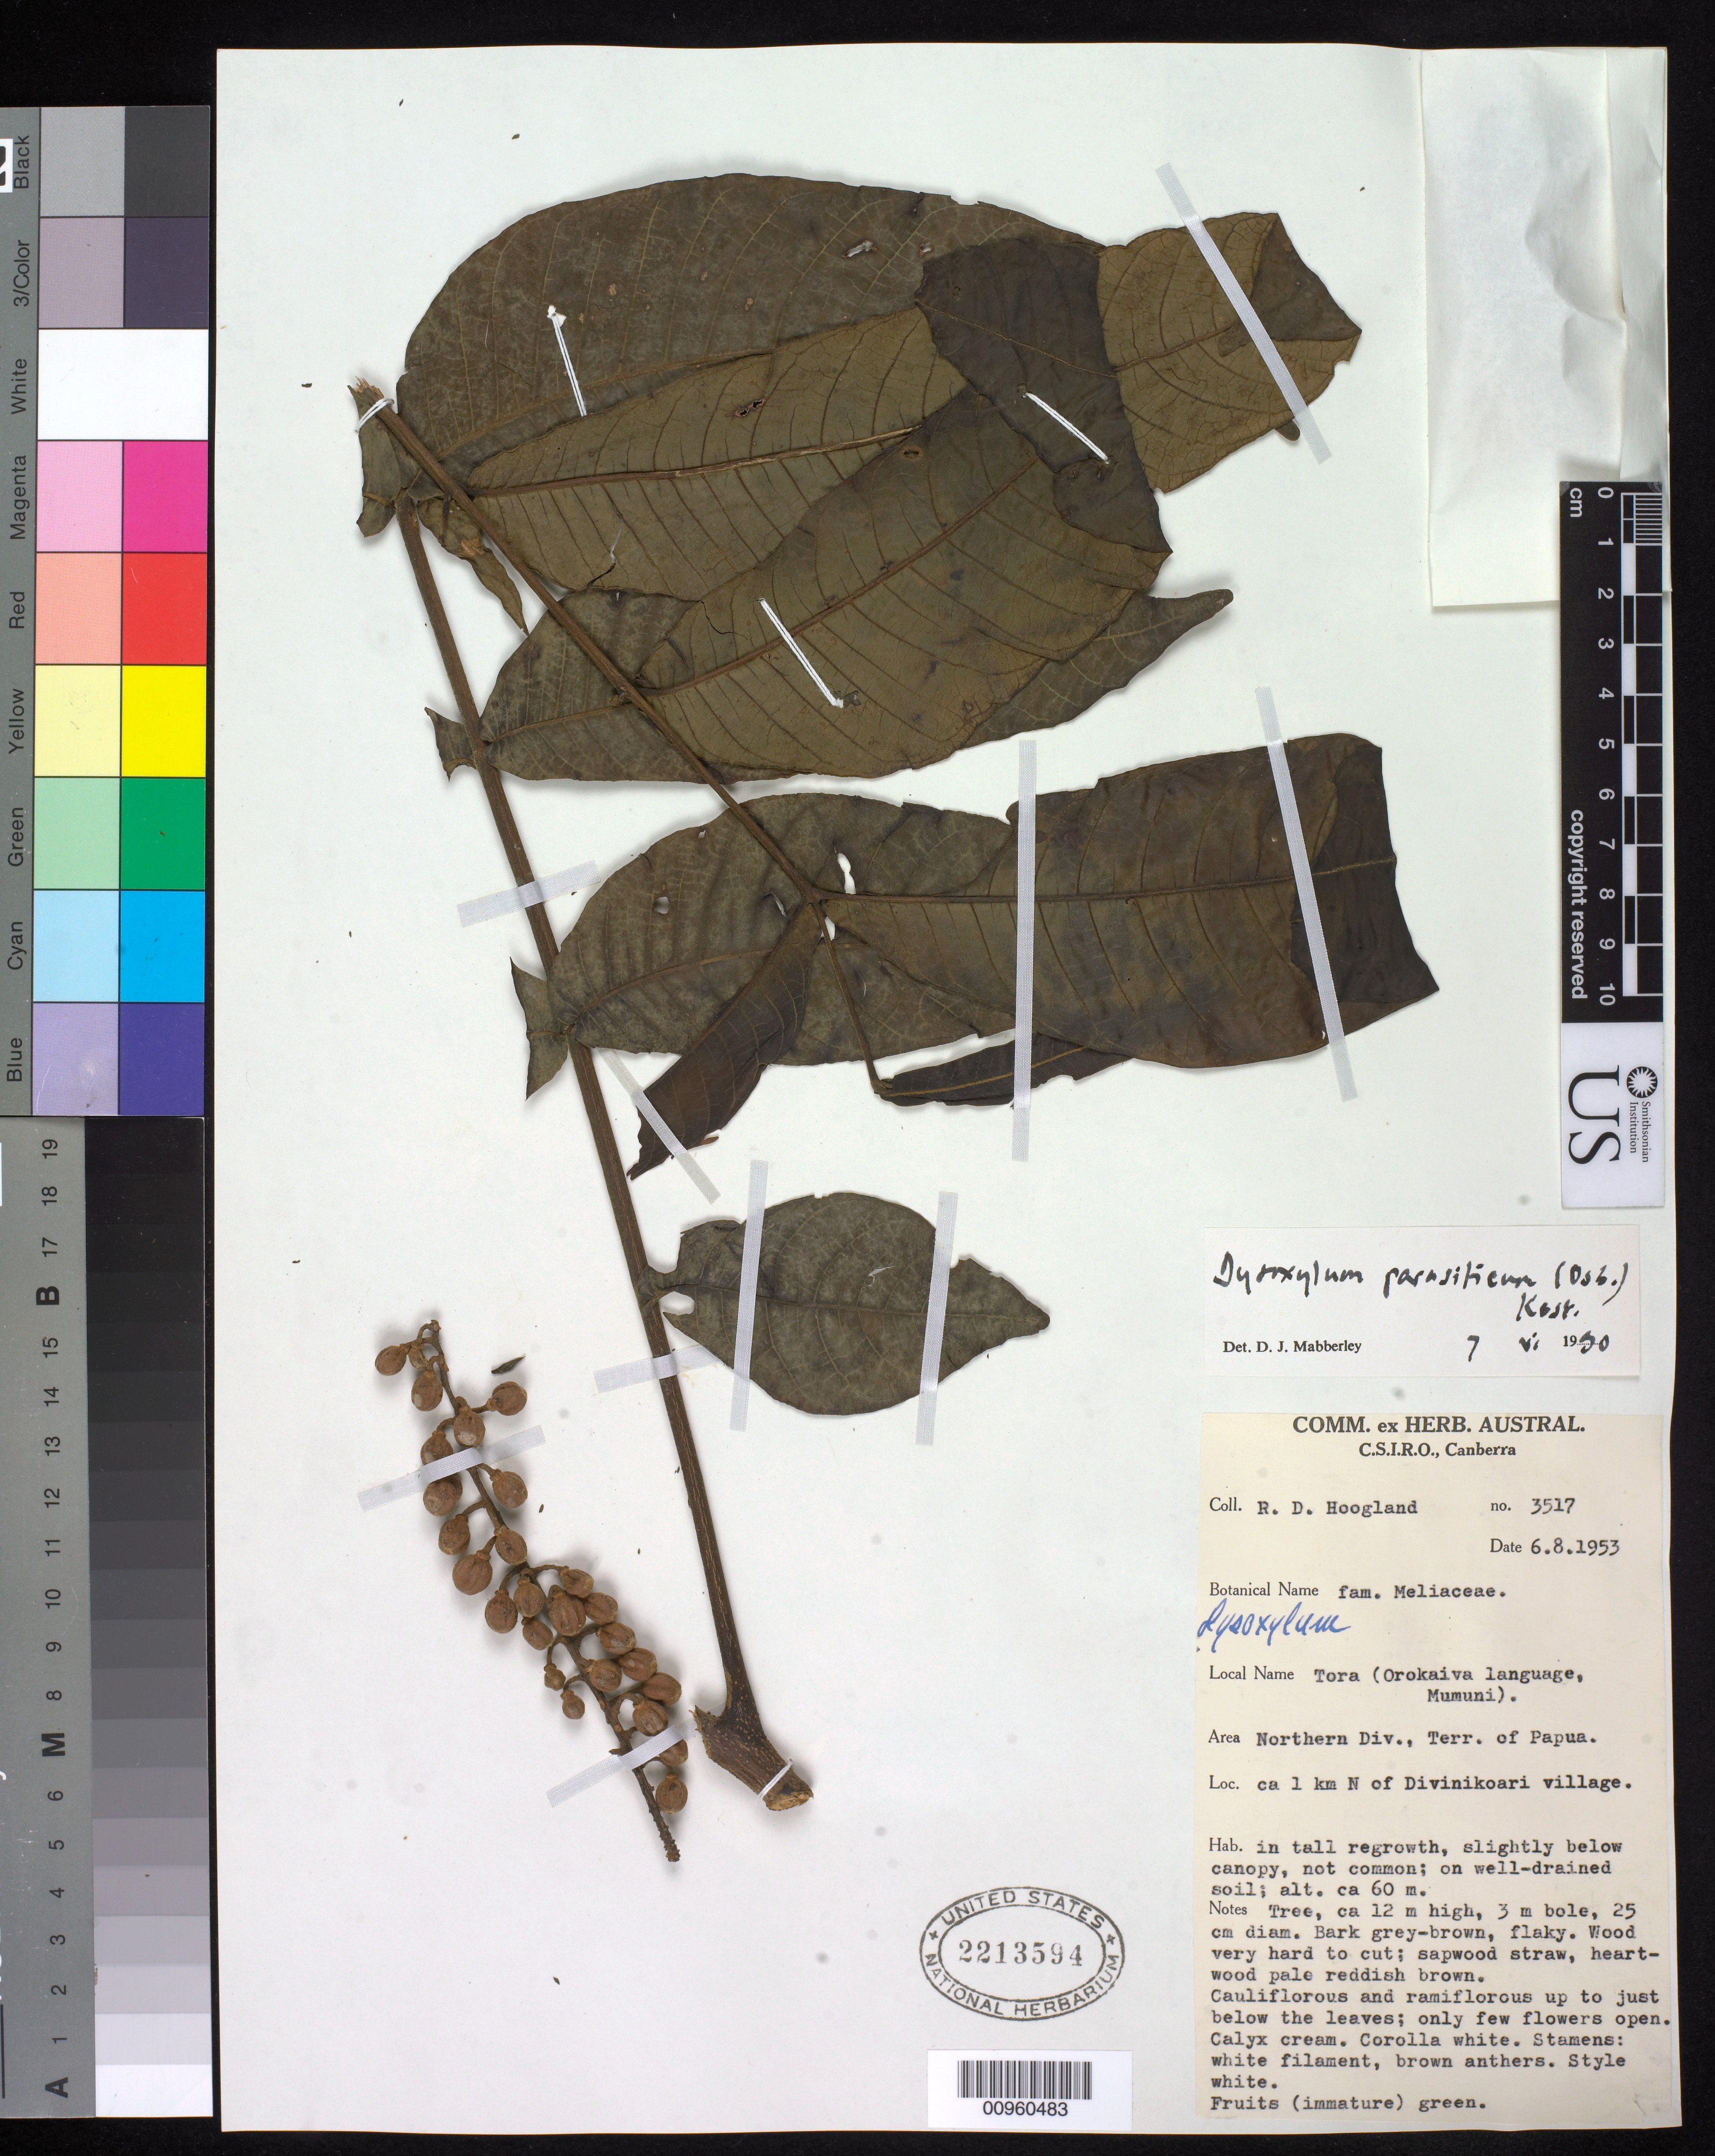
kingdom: Plantae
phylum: Tracheophyta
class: Magnoliopsida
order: Sapindales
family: Meliaceae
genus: Epicharis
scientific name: Epicharis parasitica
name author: (Osbeck) Mabb.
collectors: R. D. Hoogland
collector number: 3517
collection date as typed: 08 Jun 1953 or 06 Aug 1953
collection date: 1953-06-08 or 1953-08-06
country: Papua New Guinea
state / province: Northern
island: New Guinea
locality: Papua, 1 km N of Divinikoari village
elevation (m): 60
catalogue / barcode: US 2213594